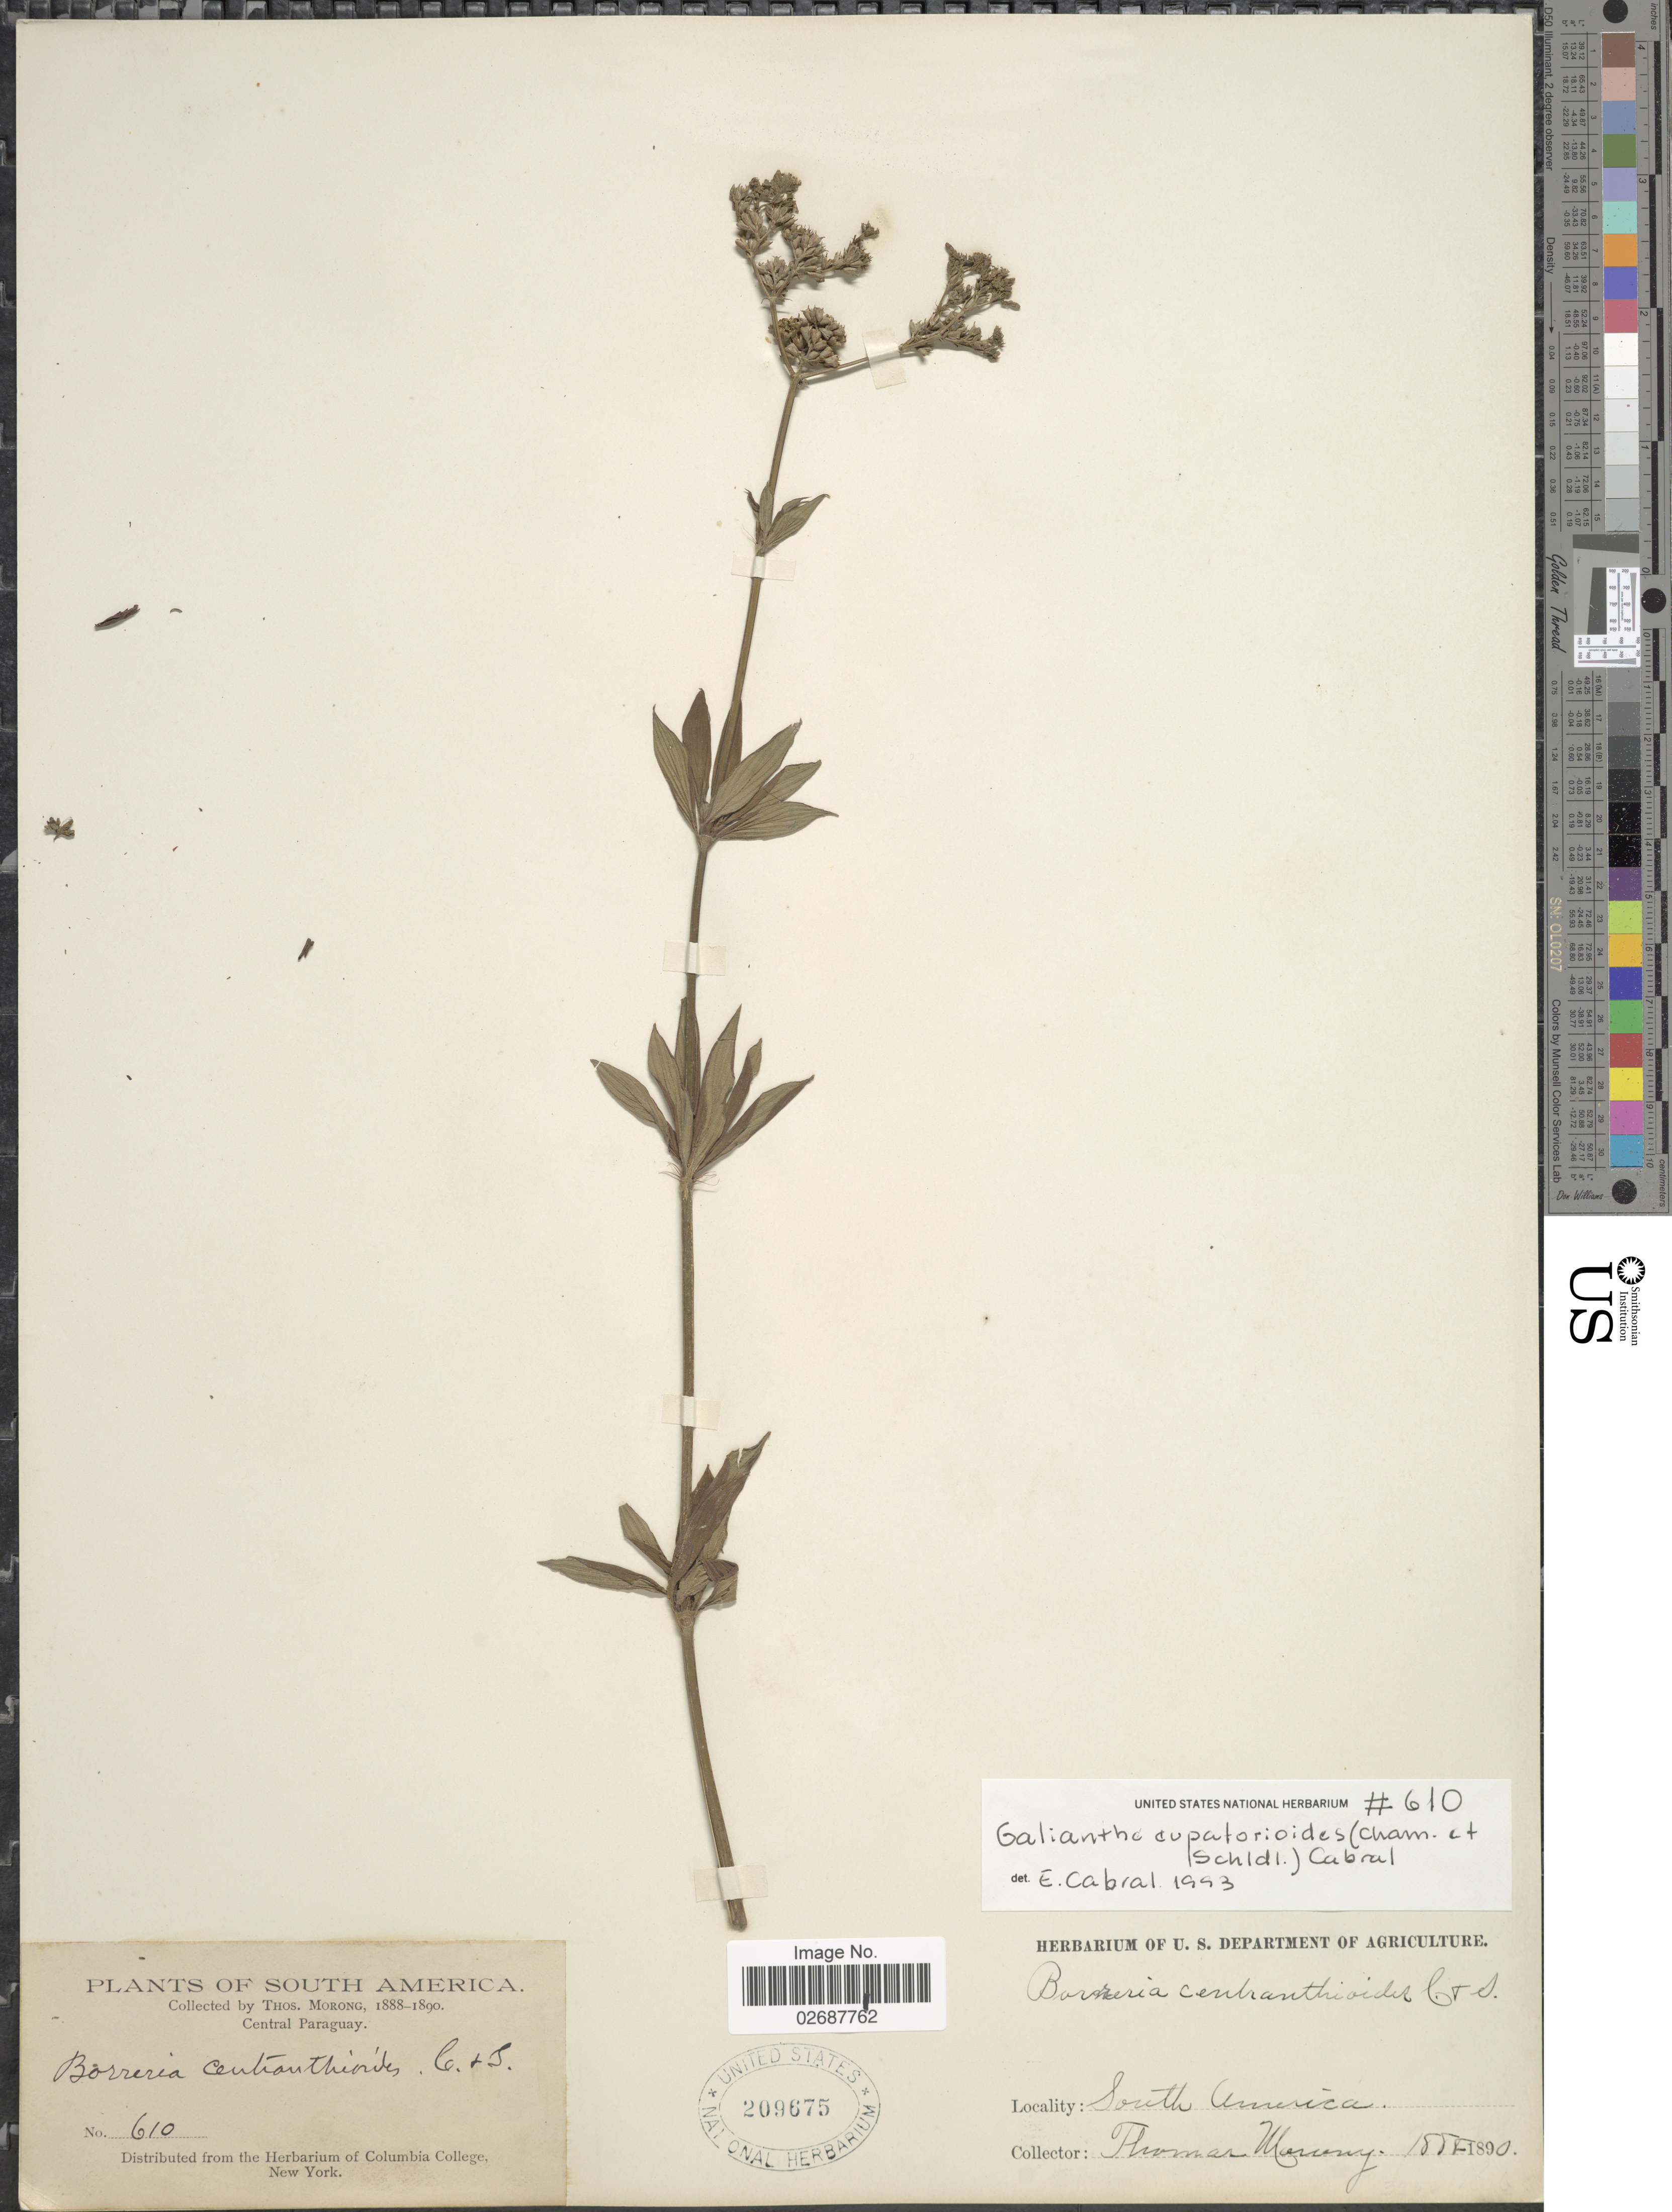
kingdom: Plantae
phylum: Tracheophyta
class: Magnoliopsida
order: Gentianales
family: Rubiaceae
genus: Galianthe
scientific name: Galianthe eupatorioides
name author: (Cham. & Schltdl.) E.L. Cabral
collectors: ex herb. T. Morong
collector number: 610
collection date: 1888/1890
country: Paraguay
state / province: Central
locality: Central Paraguay.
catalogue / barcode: US 209675